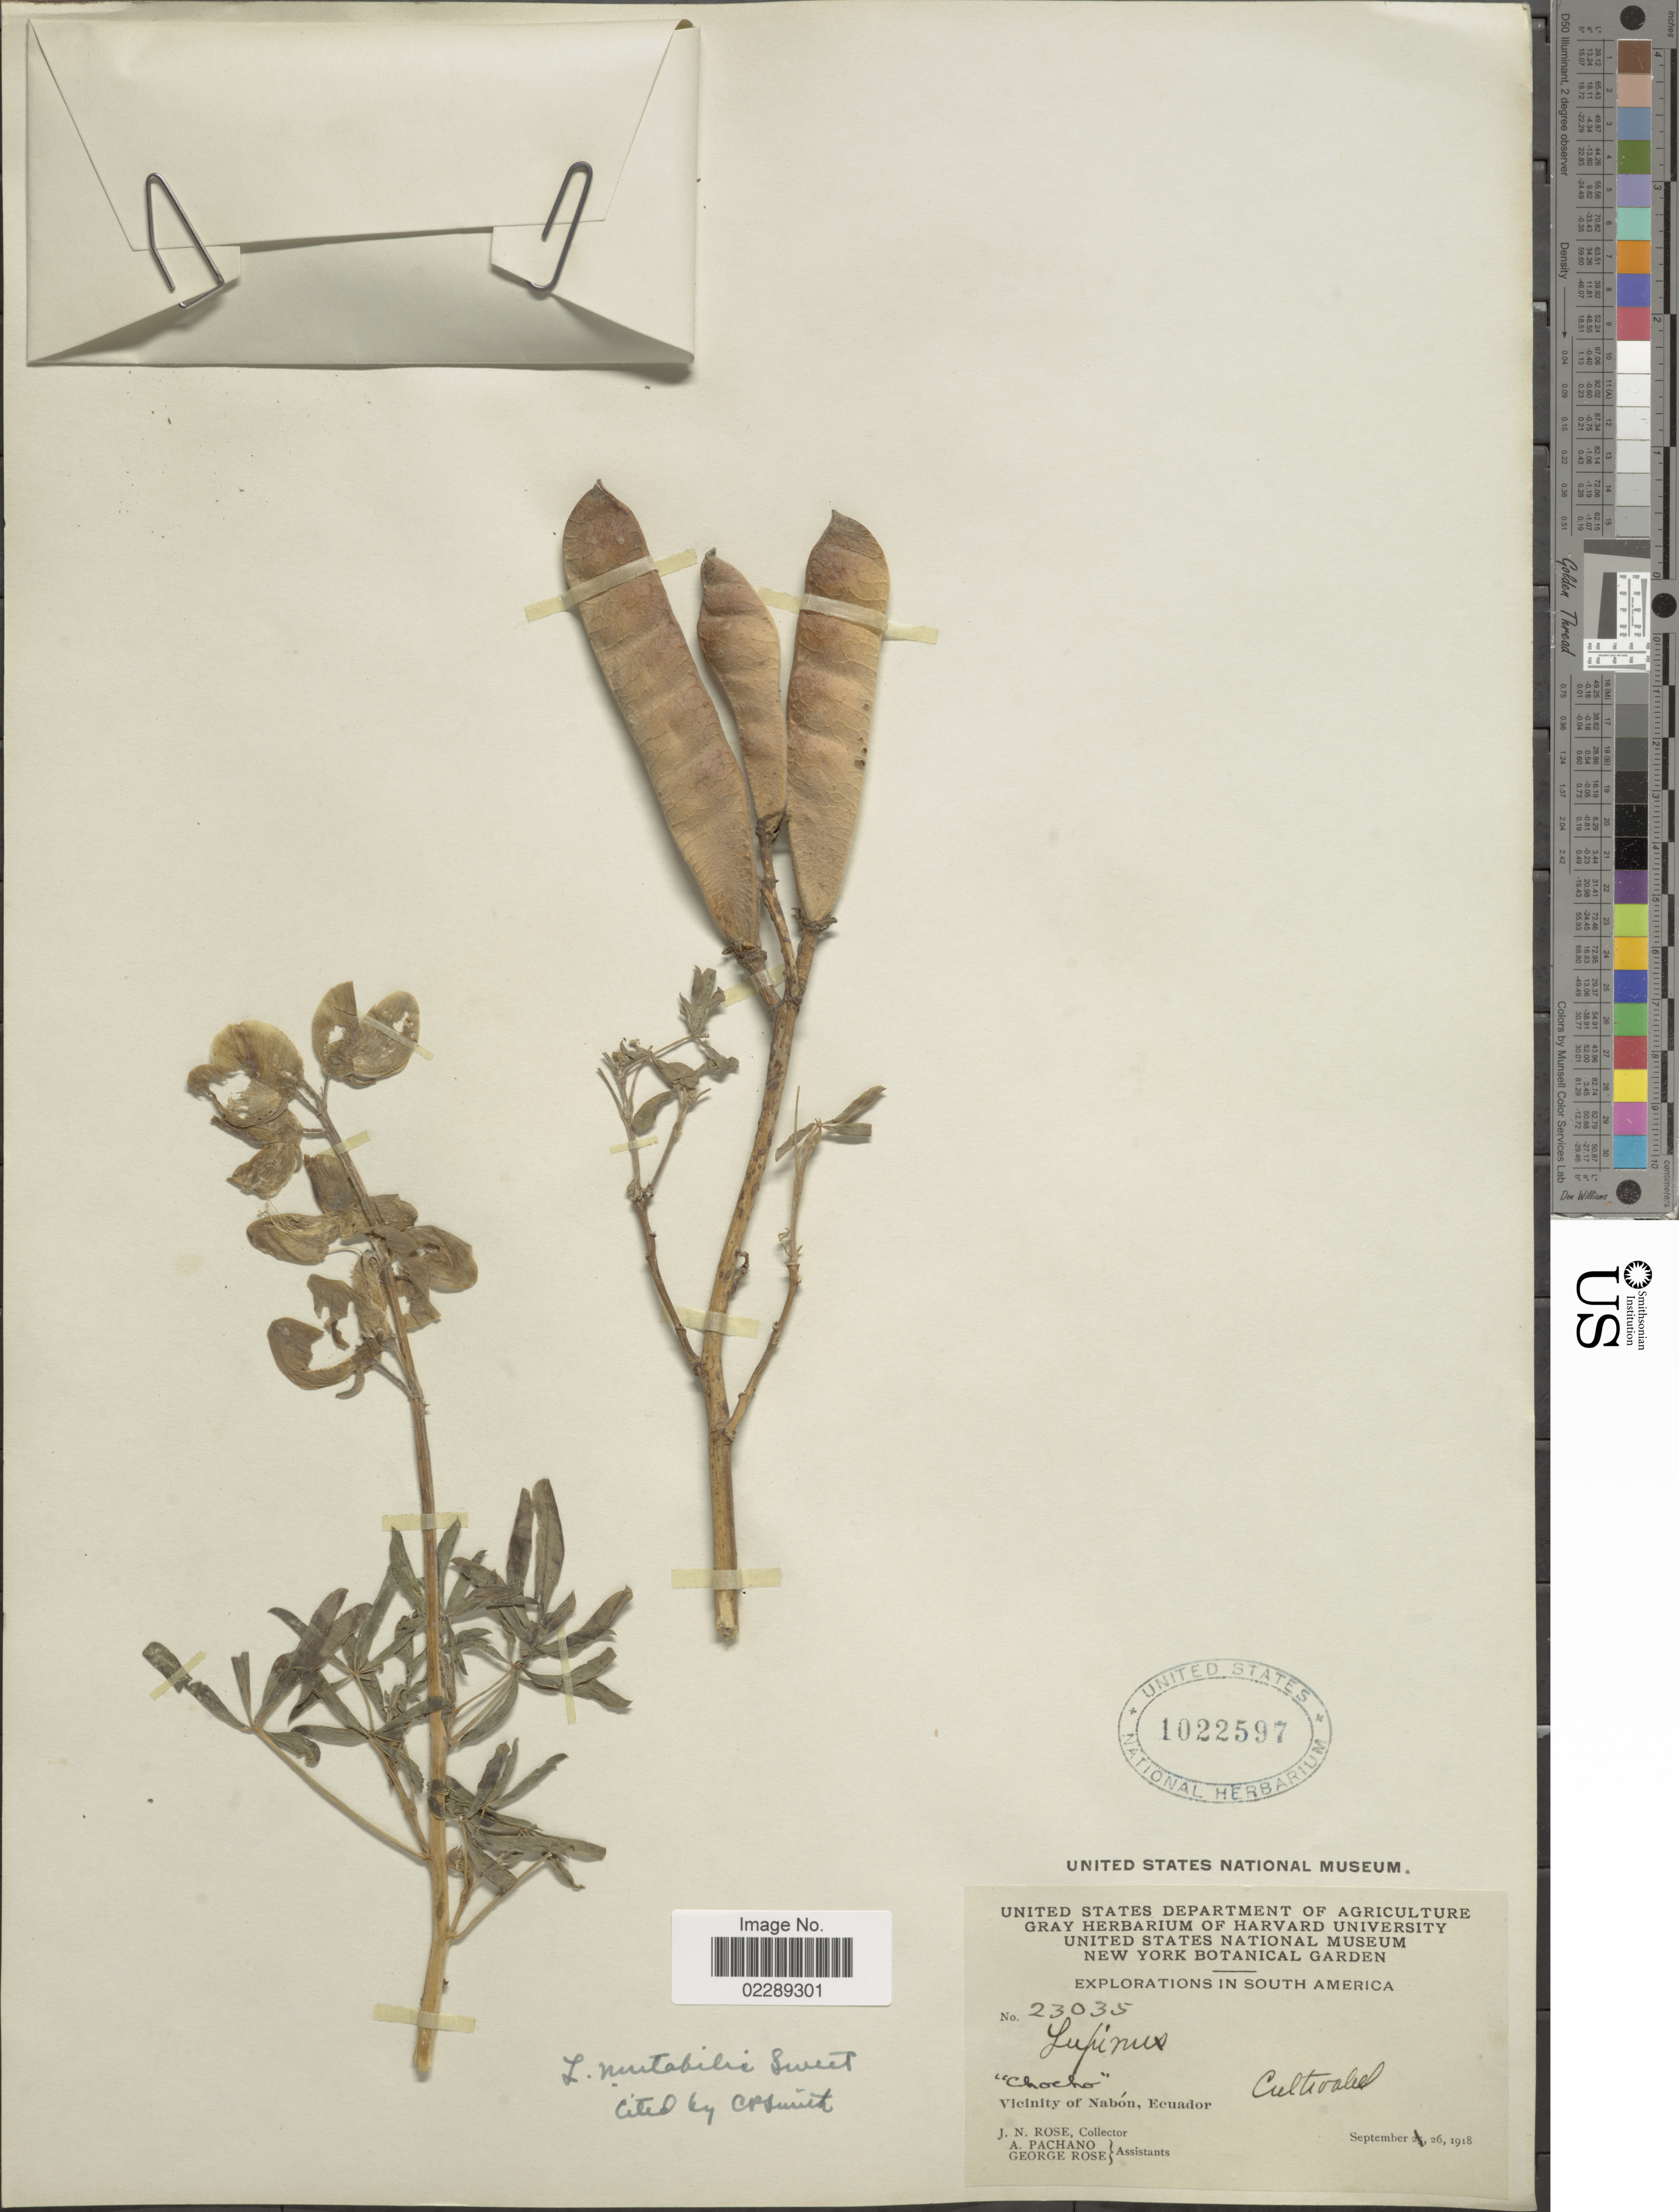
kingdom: Plantae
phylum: Tracheophyta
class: Magnoliopsida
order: Fabales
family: Fabaceae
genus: Lupinus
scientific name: Lupinus mutabilis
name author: Sweet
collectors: J. N. Rose, A. Pachano & G. Rose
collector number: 23035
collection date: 1918-09-26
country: Ecuador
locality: Vicinity of Nabón, Ecuador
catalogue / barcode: US 1022597